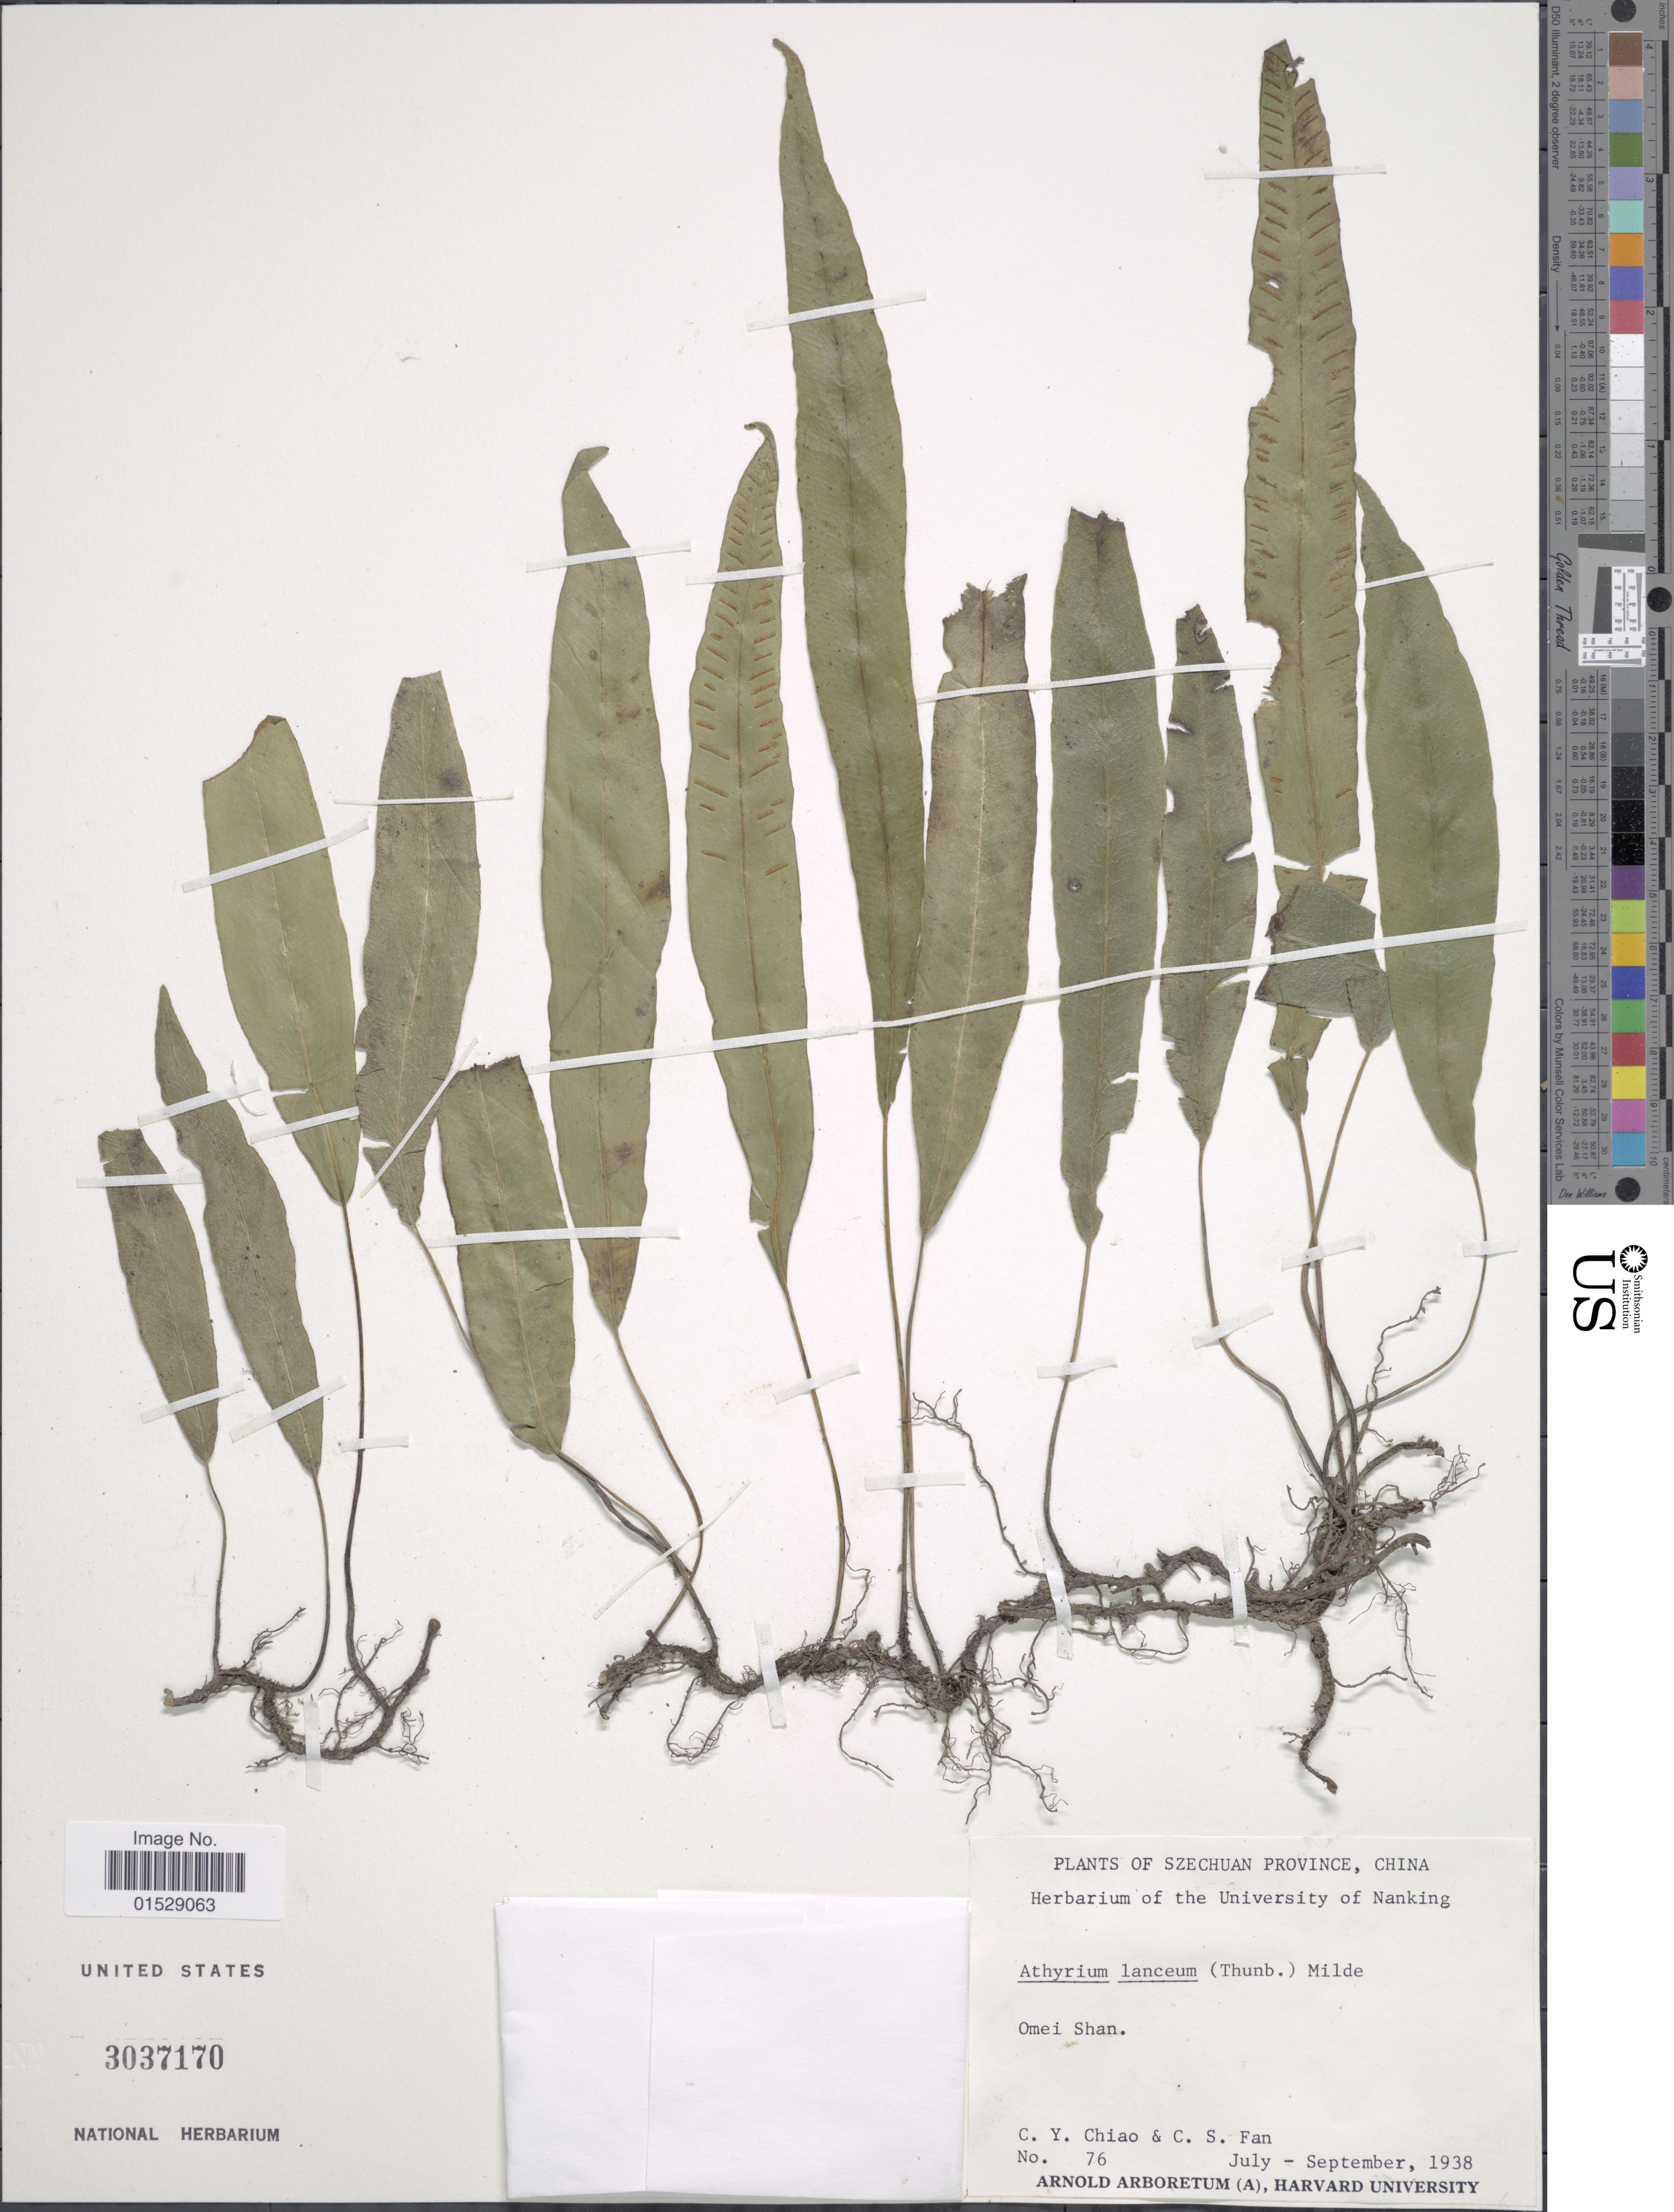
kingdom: Plantae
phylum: Tracheophyta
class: Polypodiopsida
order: Polypodiales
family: Athyriaceae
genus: Deparia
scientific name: Deparia lancea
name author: (Thunb.) Fraser-Jenk.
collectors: C. Y. Chiao & C. S. Fan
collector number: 76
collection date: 1938-07/1938-09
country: China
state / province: Sichuan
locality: Szechuan Province, Omei Shan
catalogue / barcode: US 3037170